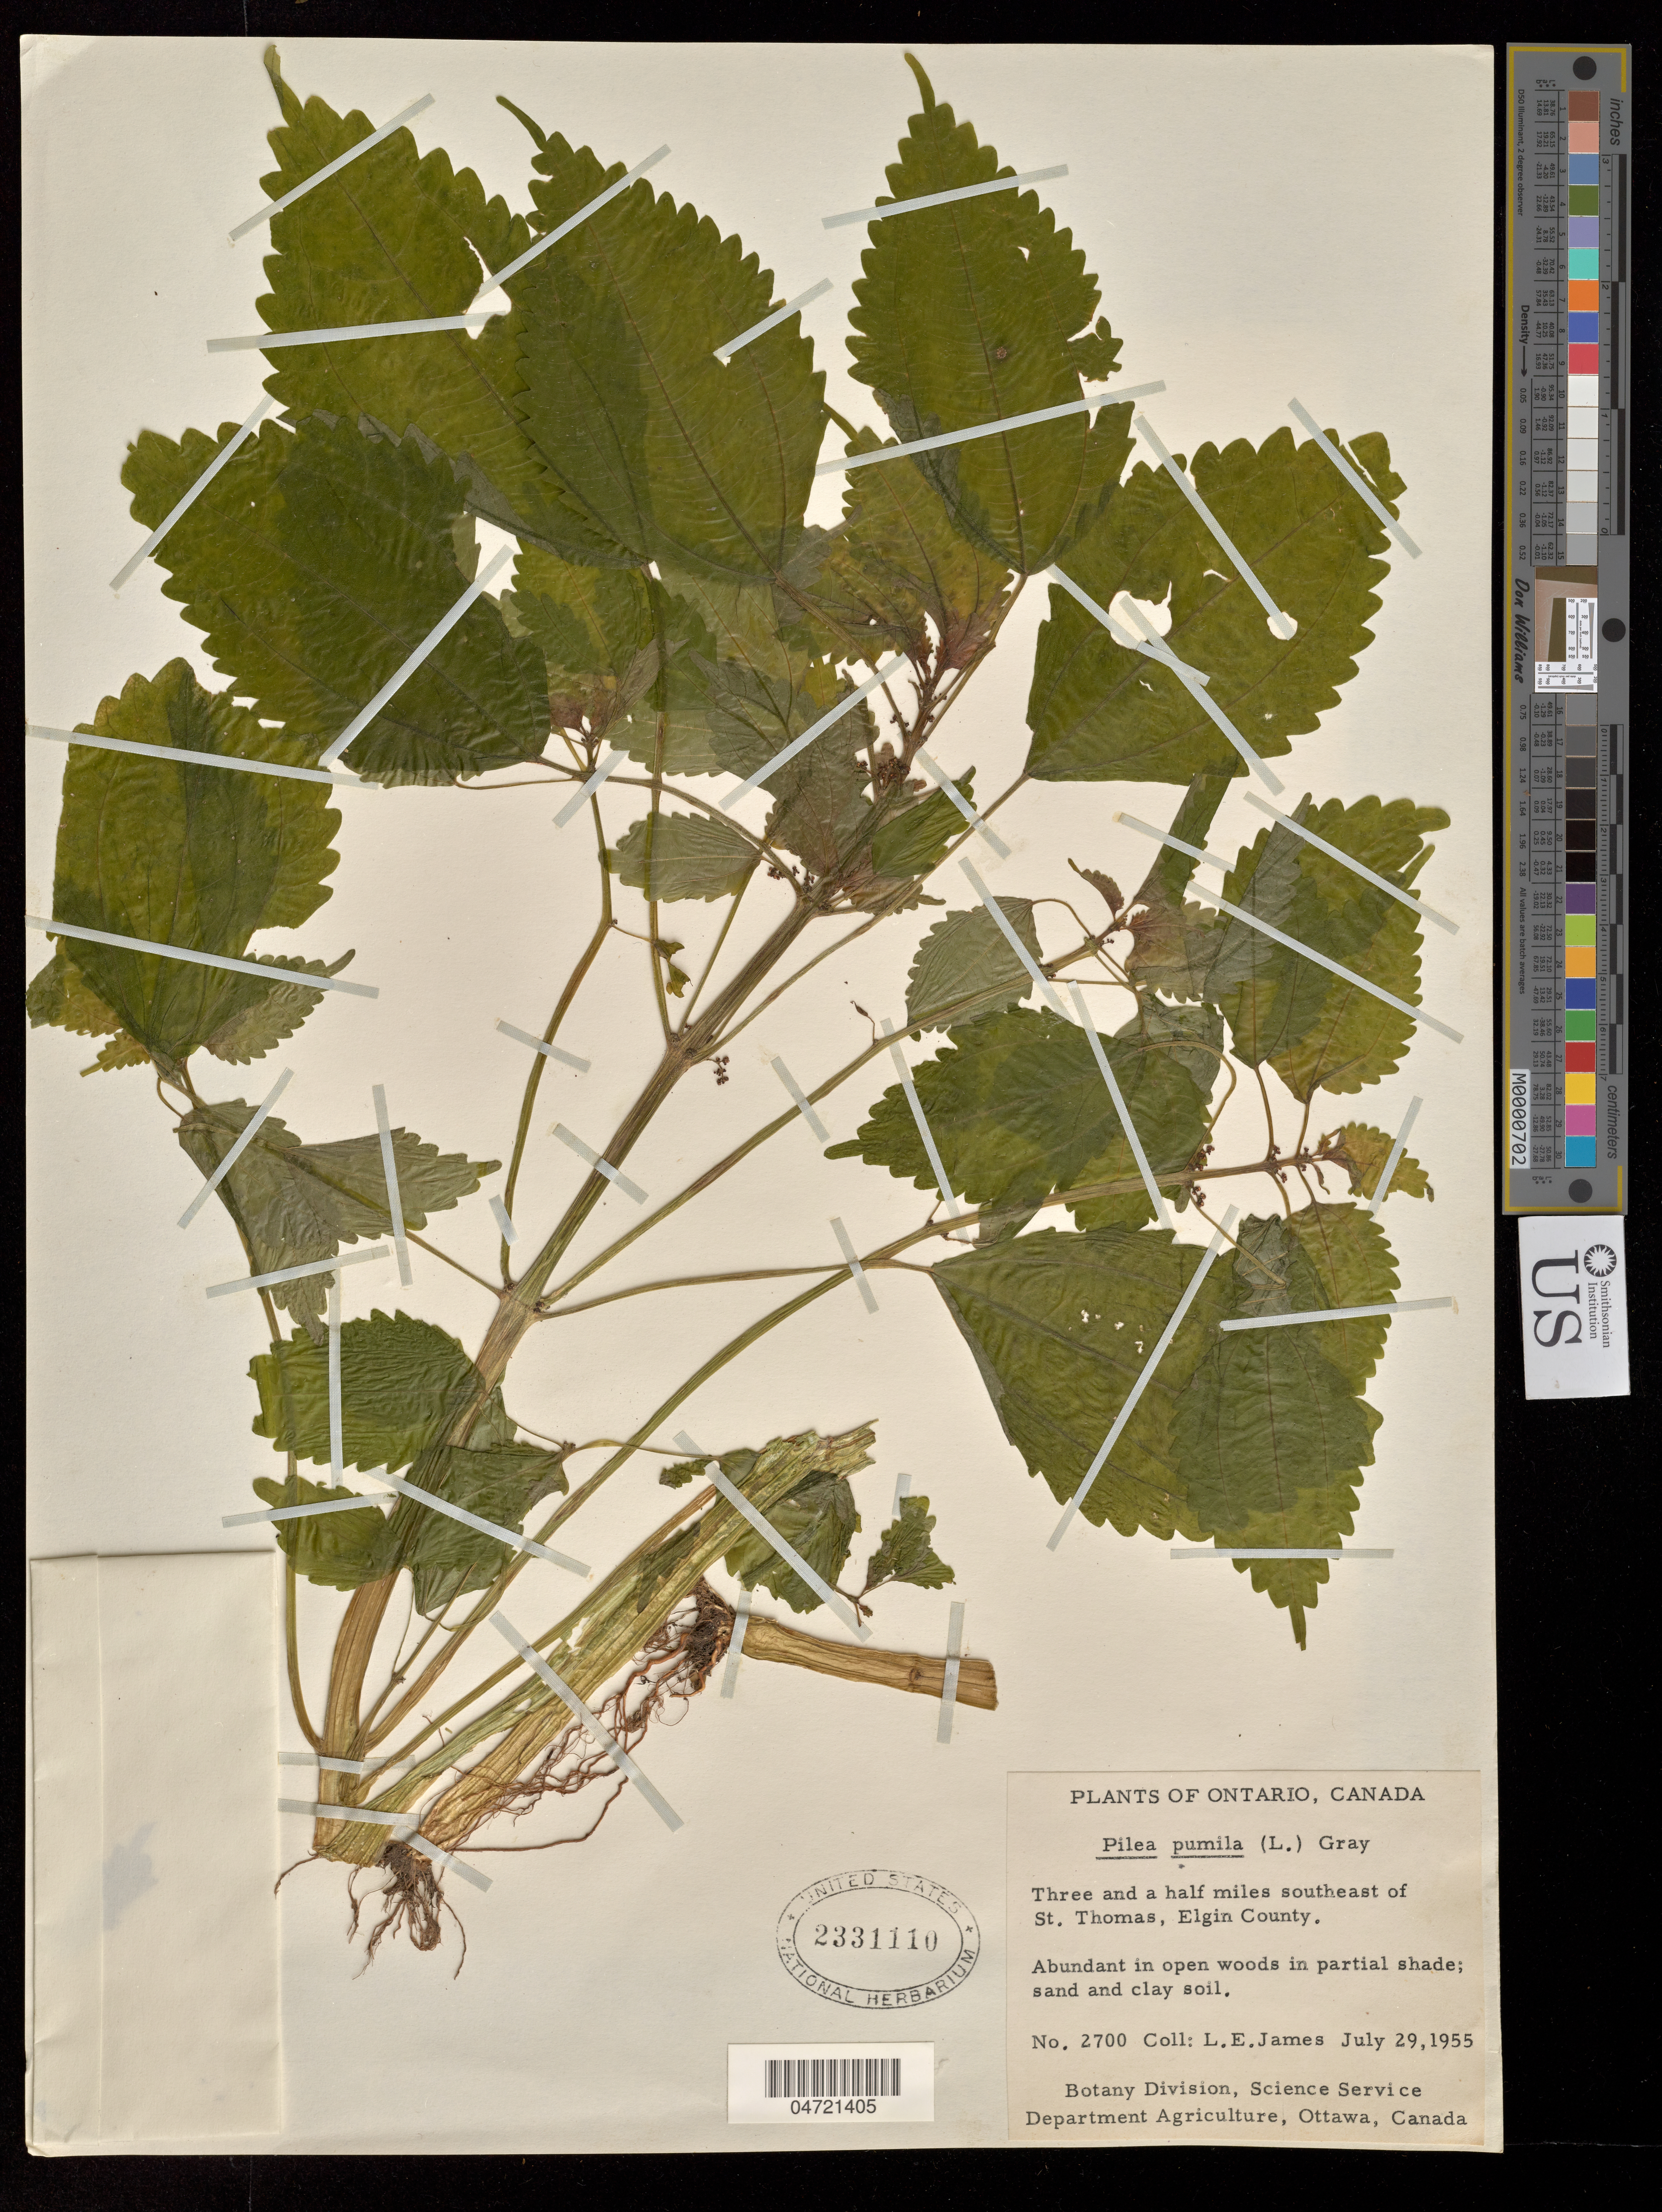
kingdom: Plantae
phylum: Tracheophyta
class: Magnoliopsida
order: Rosales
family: Urticaceae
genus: Pilea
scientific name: Pilea pumila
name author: (L.) A. Gray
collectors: L. E. James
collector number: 2700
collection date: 1955-07-29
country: Canada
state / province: Ontario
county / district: Elgin County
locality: Three and a half miles southeast of St. Thomas.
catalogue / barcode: US 2331110